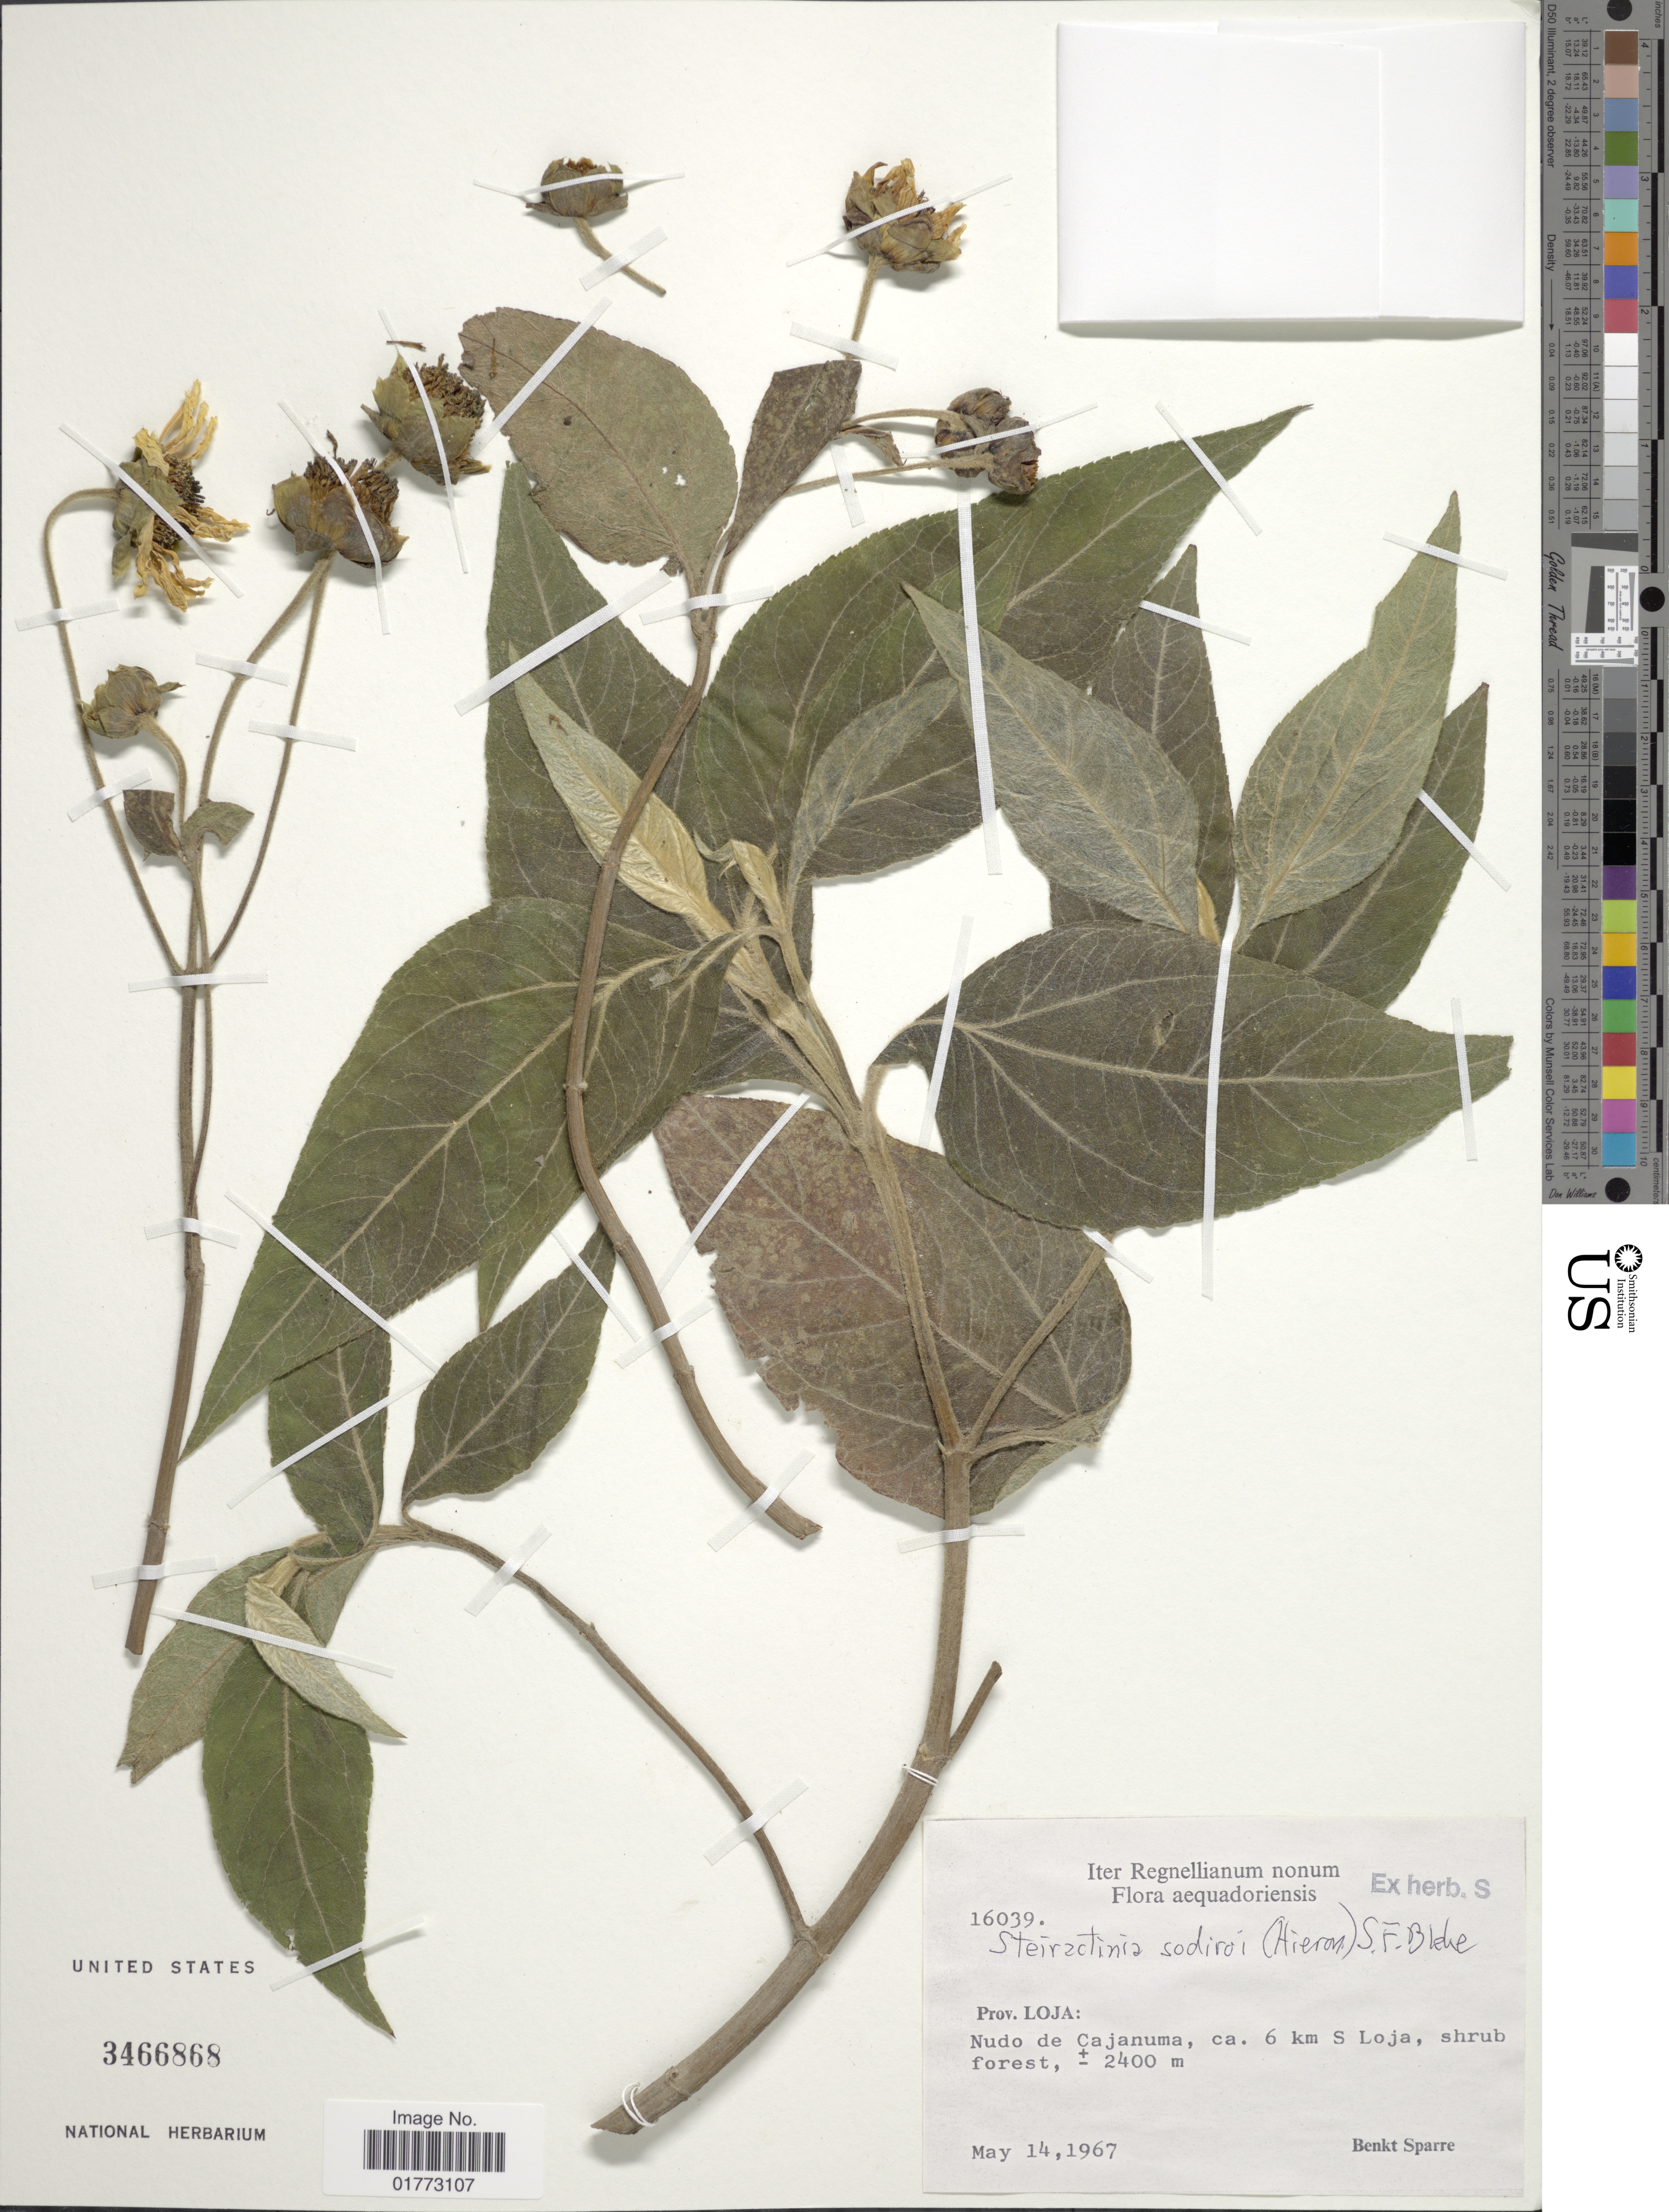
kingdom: Plantae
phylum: Tracheophyta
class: Magnoliopsida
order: Asterales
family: Asteraceae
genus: Steiractinia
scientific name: Steiractinia sodiroi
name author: (Hieron. ex Sodiro) S.F. Blake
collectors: B. Sparre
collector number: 16039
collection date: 1967-05-14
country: Ecuador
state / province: Loja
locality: Nudo de Cajanuma, ca. 6 km S Loja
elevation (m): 2400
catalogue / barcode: US 3466868